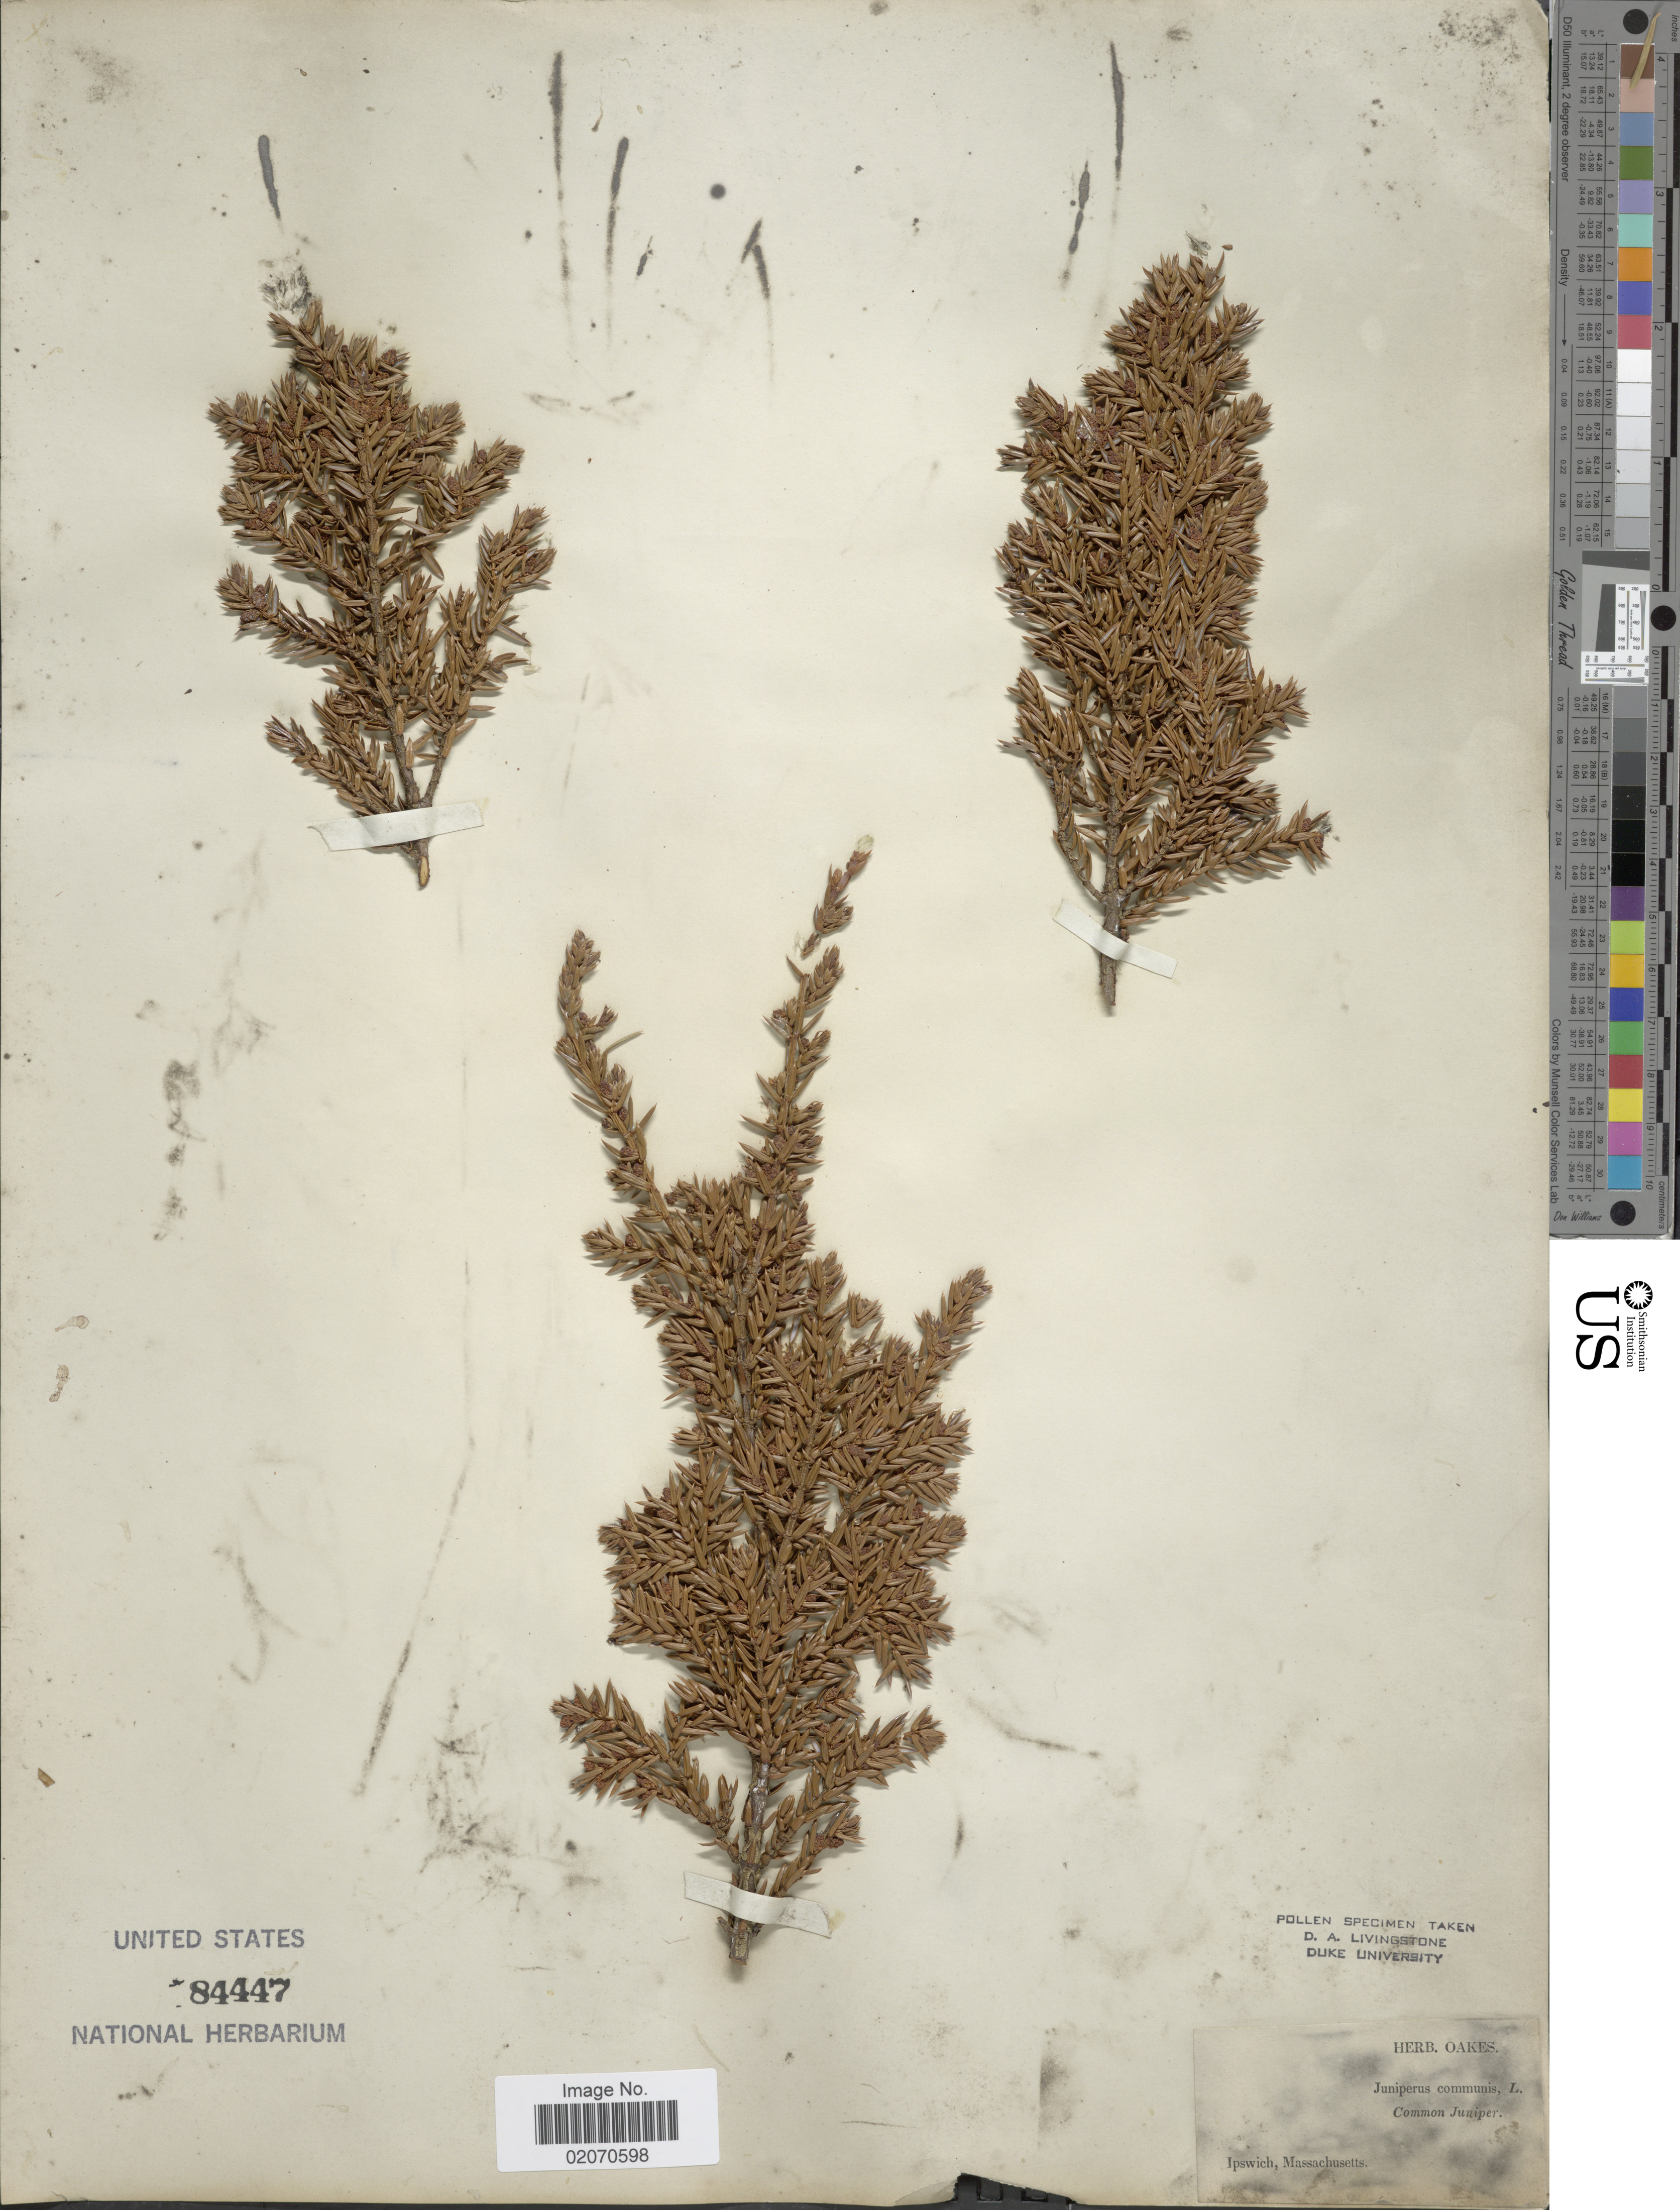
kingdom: Plantae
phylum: Tracheophyta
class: Pinopsida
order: Pinales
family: Cupressaceae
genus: Juniperus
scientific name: Juniperus communis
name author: L.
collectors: ex herb. Oakes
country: United States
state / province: Massachusetts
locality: Ipswich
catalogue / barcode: US 84447